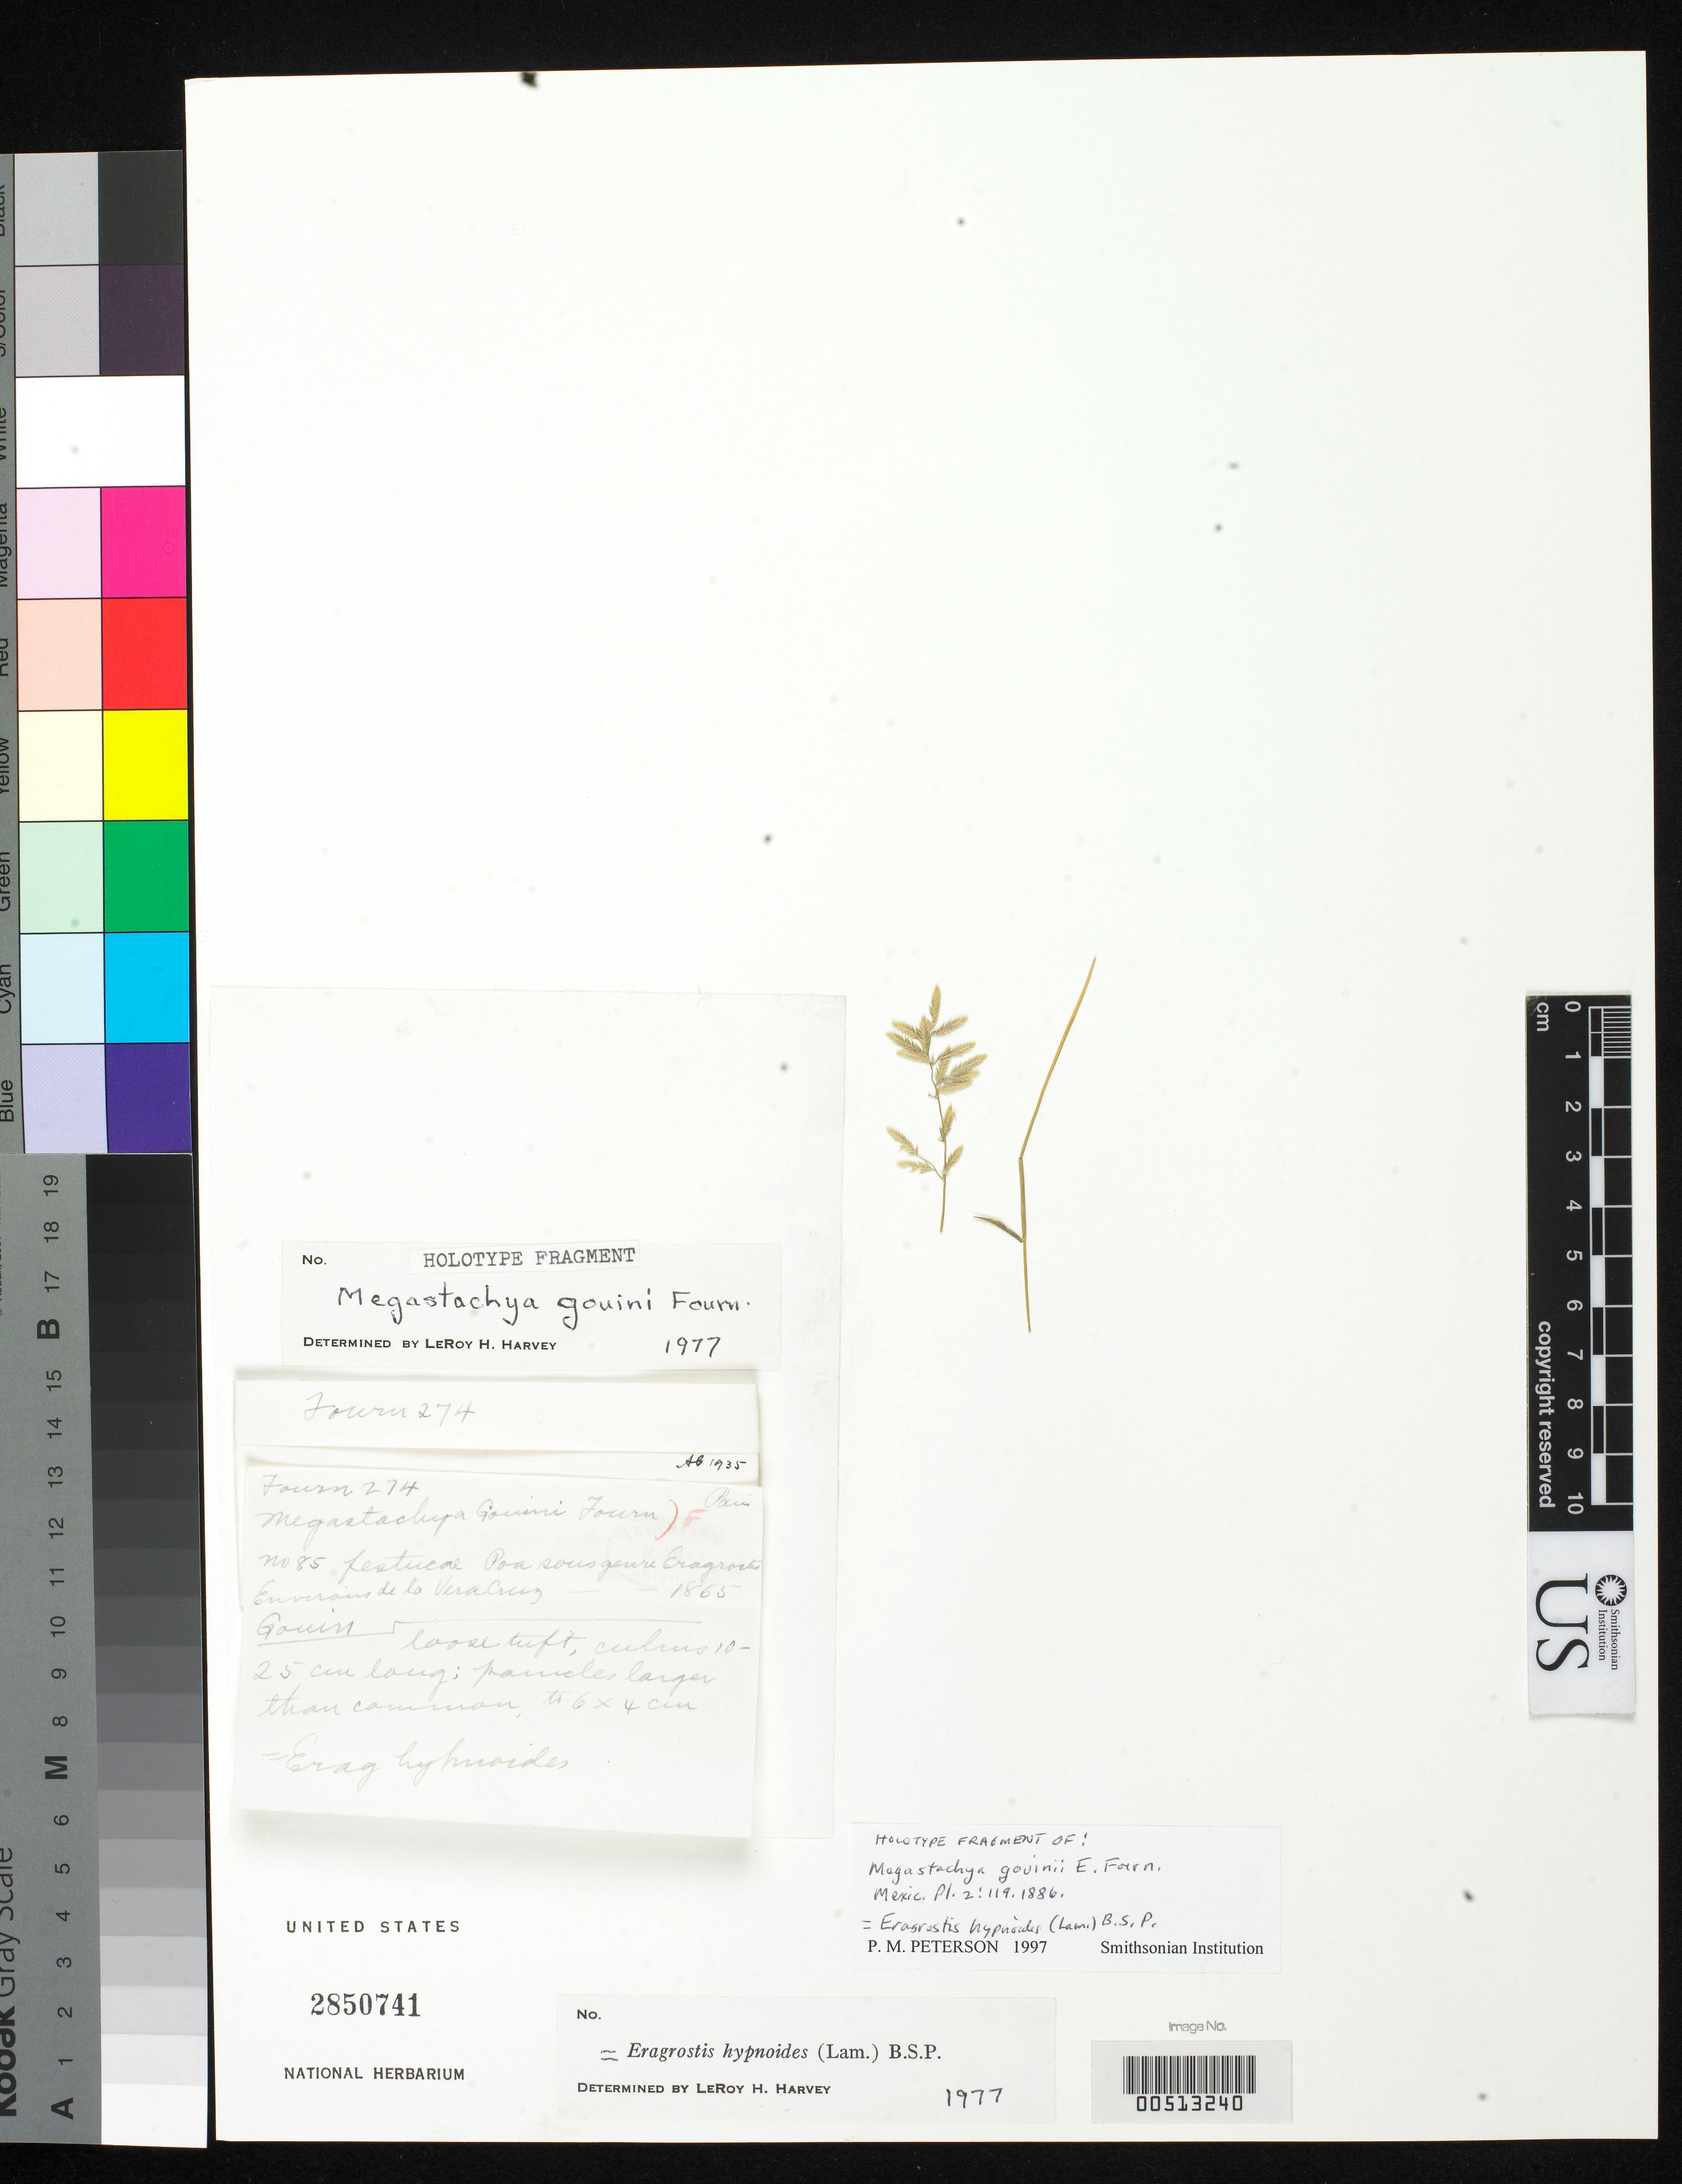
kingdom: Plantae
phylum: Tracheophyta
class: Liliopsida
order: Poales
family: Poaceae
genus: Megastachya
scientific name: Megastachya gouinii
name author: E. Fourn.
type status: Type Fragment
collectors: F. M. G. Gouin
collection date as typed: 1865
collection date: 1865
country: Mexico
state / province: Veracruz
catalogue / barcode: US 2850741